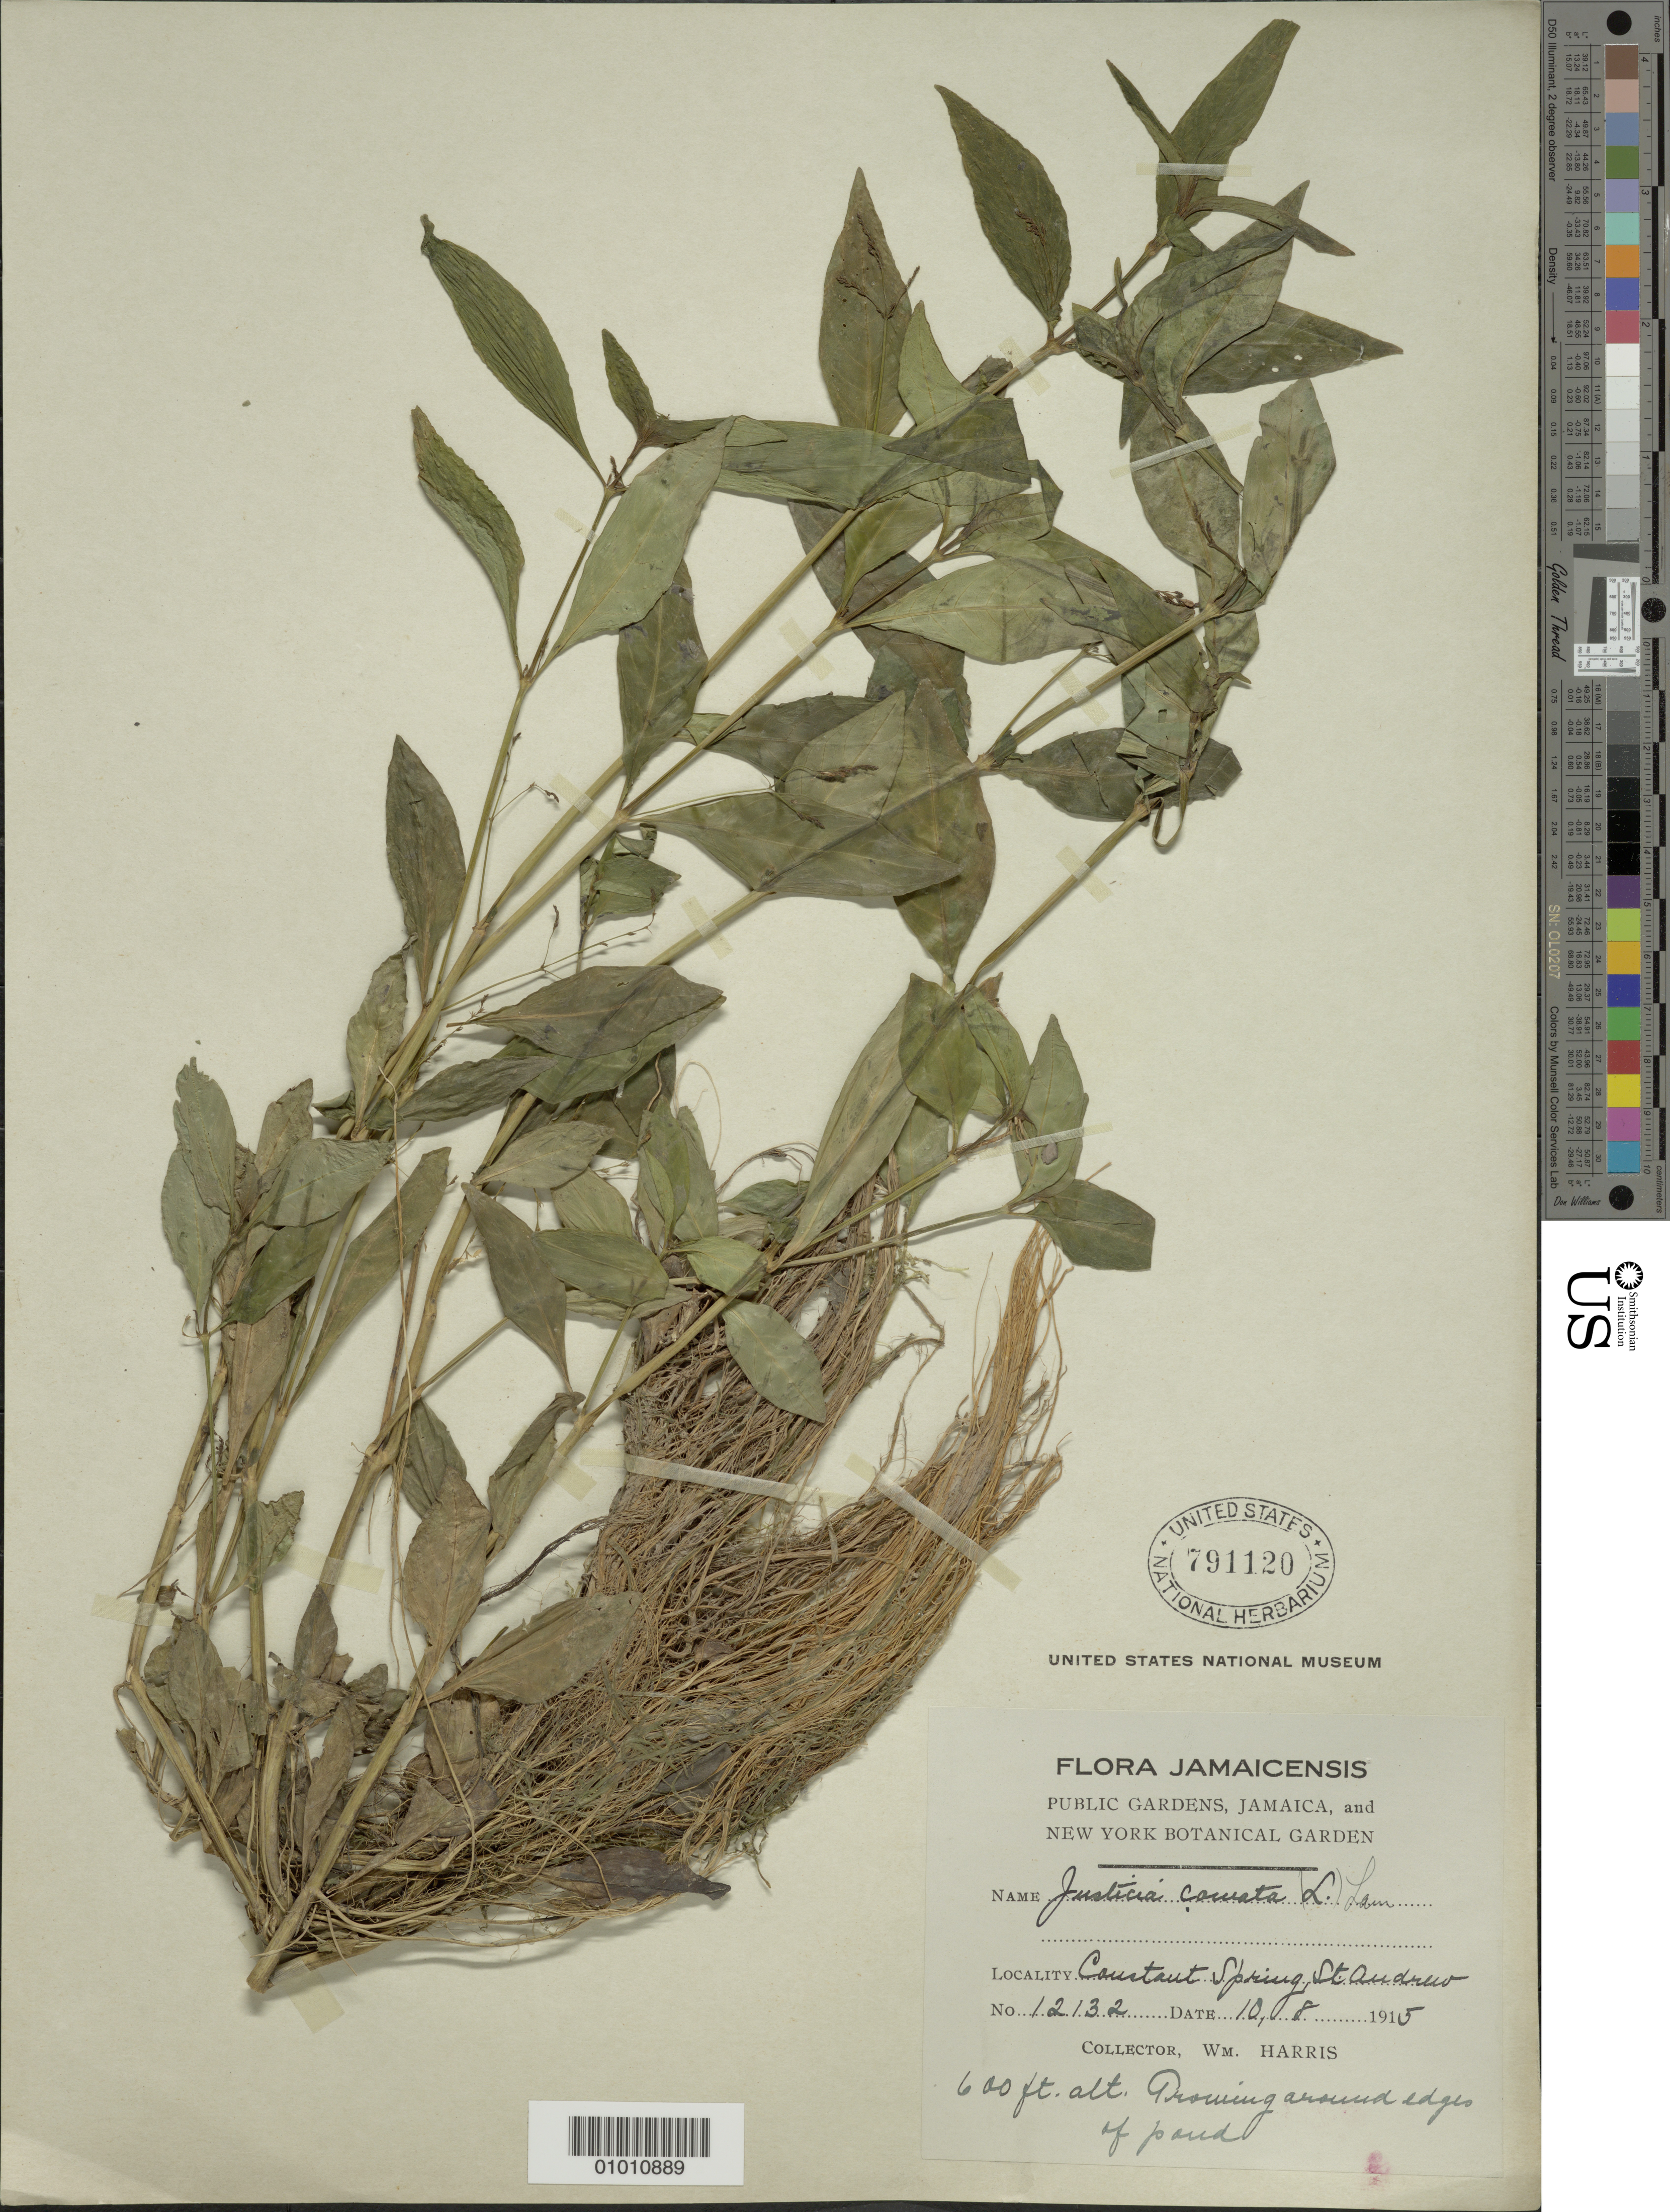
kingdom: Plantae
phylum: Tracheophyta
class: Magnoliopsida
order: Lamiales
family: Acanthaceae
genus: Justicia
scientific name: Justicia comata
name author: (L.) Lam.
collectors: W. Harris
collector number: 12132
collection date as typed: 10 Aug 1915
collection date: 1915-08-10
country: Jamaica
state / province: Saint Andrew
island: Jamaica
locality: Constant Spring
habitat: Growing around edges of pond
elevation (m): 183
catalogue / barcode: US 791120